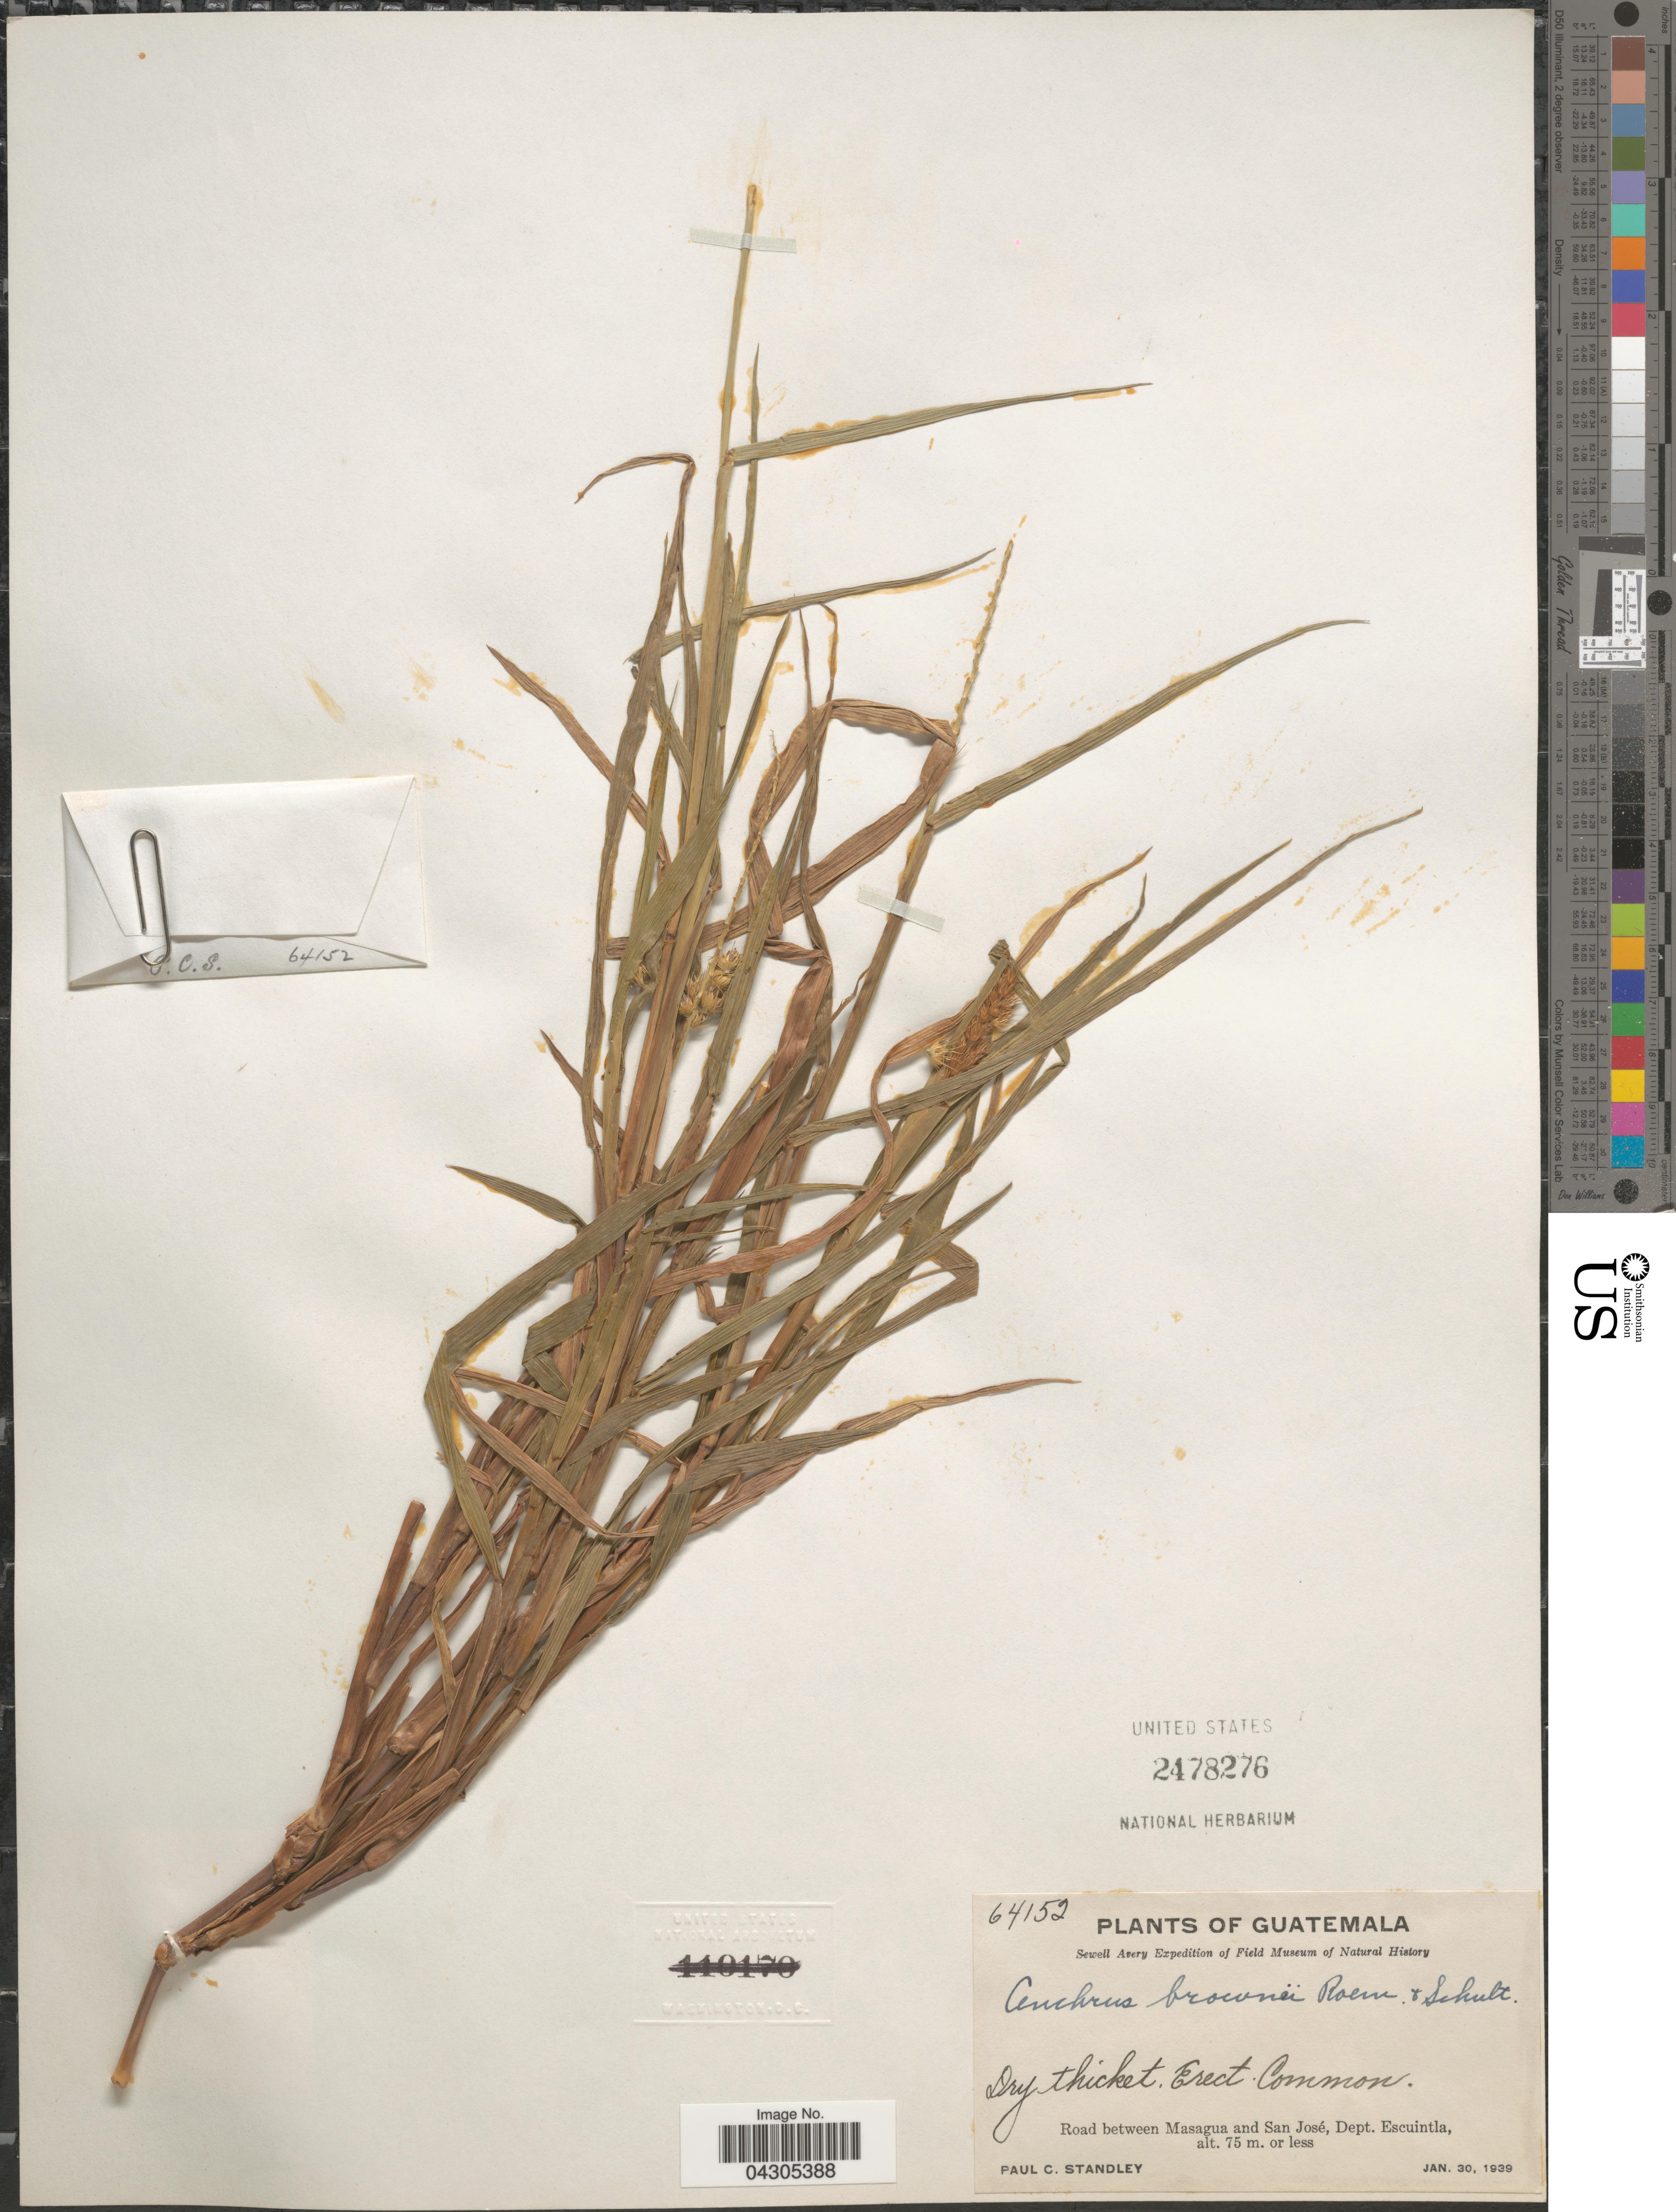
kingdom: Plantae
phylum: Tracheophyta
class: Liliopsida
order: Poales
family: Poaceae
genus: Cenchrus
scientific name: Cenchrus brownii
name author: Roem. & Schult.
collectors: P. C. Standley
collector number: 64152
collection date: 1939-01-30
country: Guatemala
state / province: Escuintla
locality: Sewell Avery Expedition. Road between Masagua and San José, Dept. Escuintla.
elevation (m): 75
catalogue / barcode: US 2478276